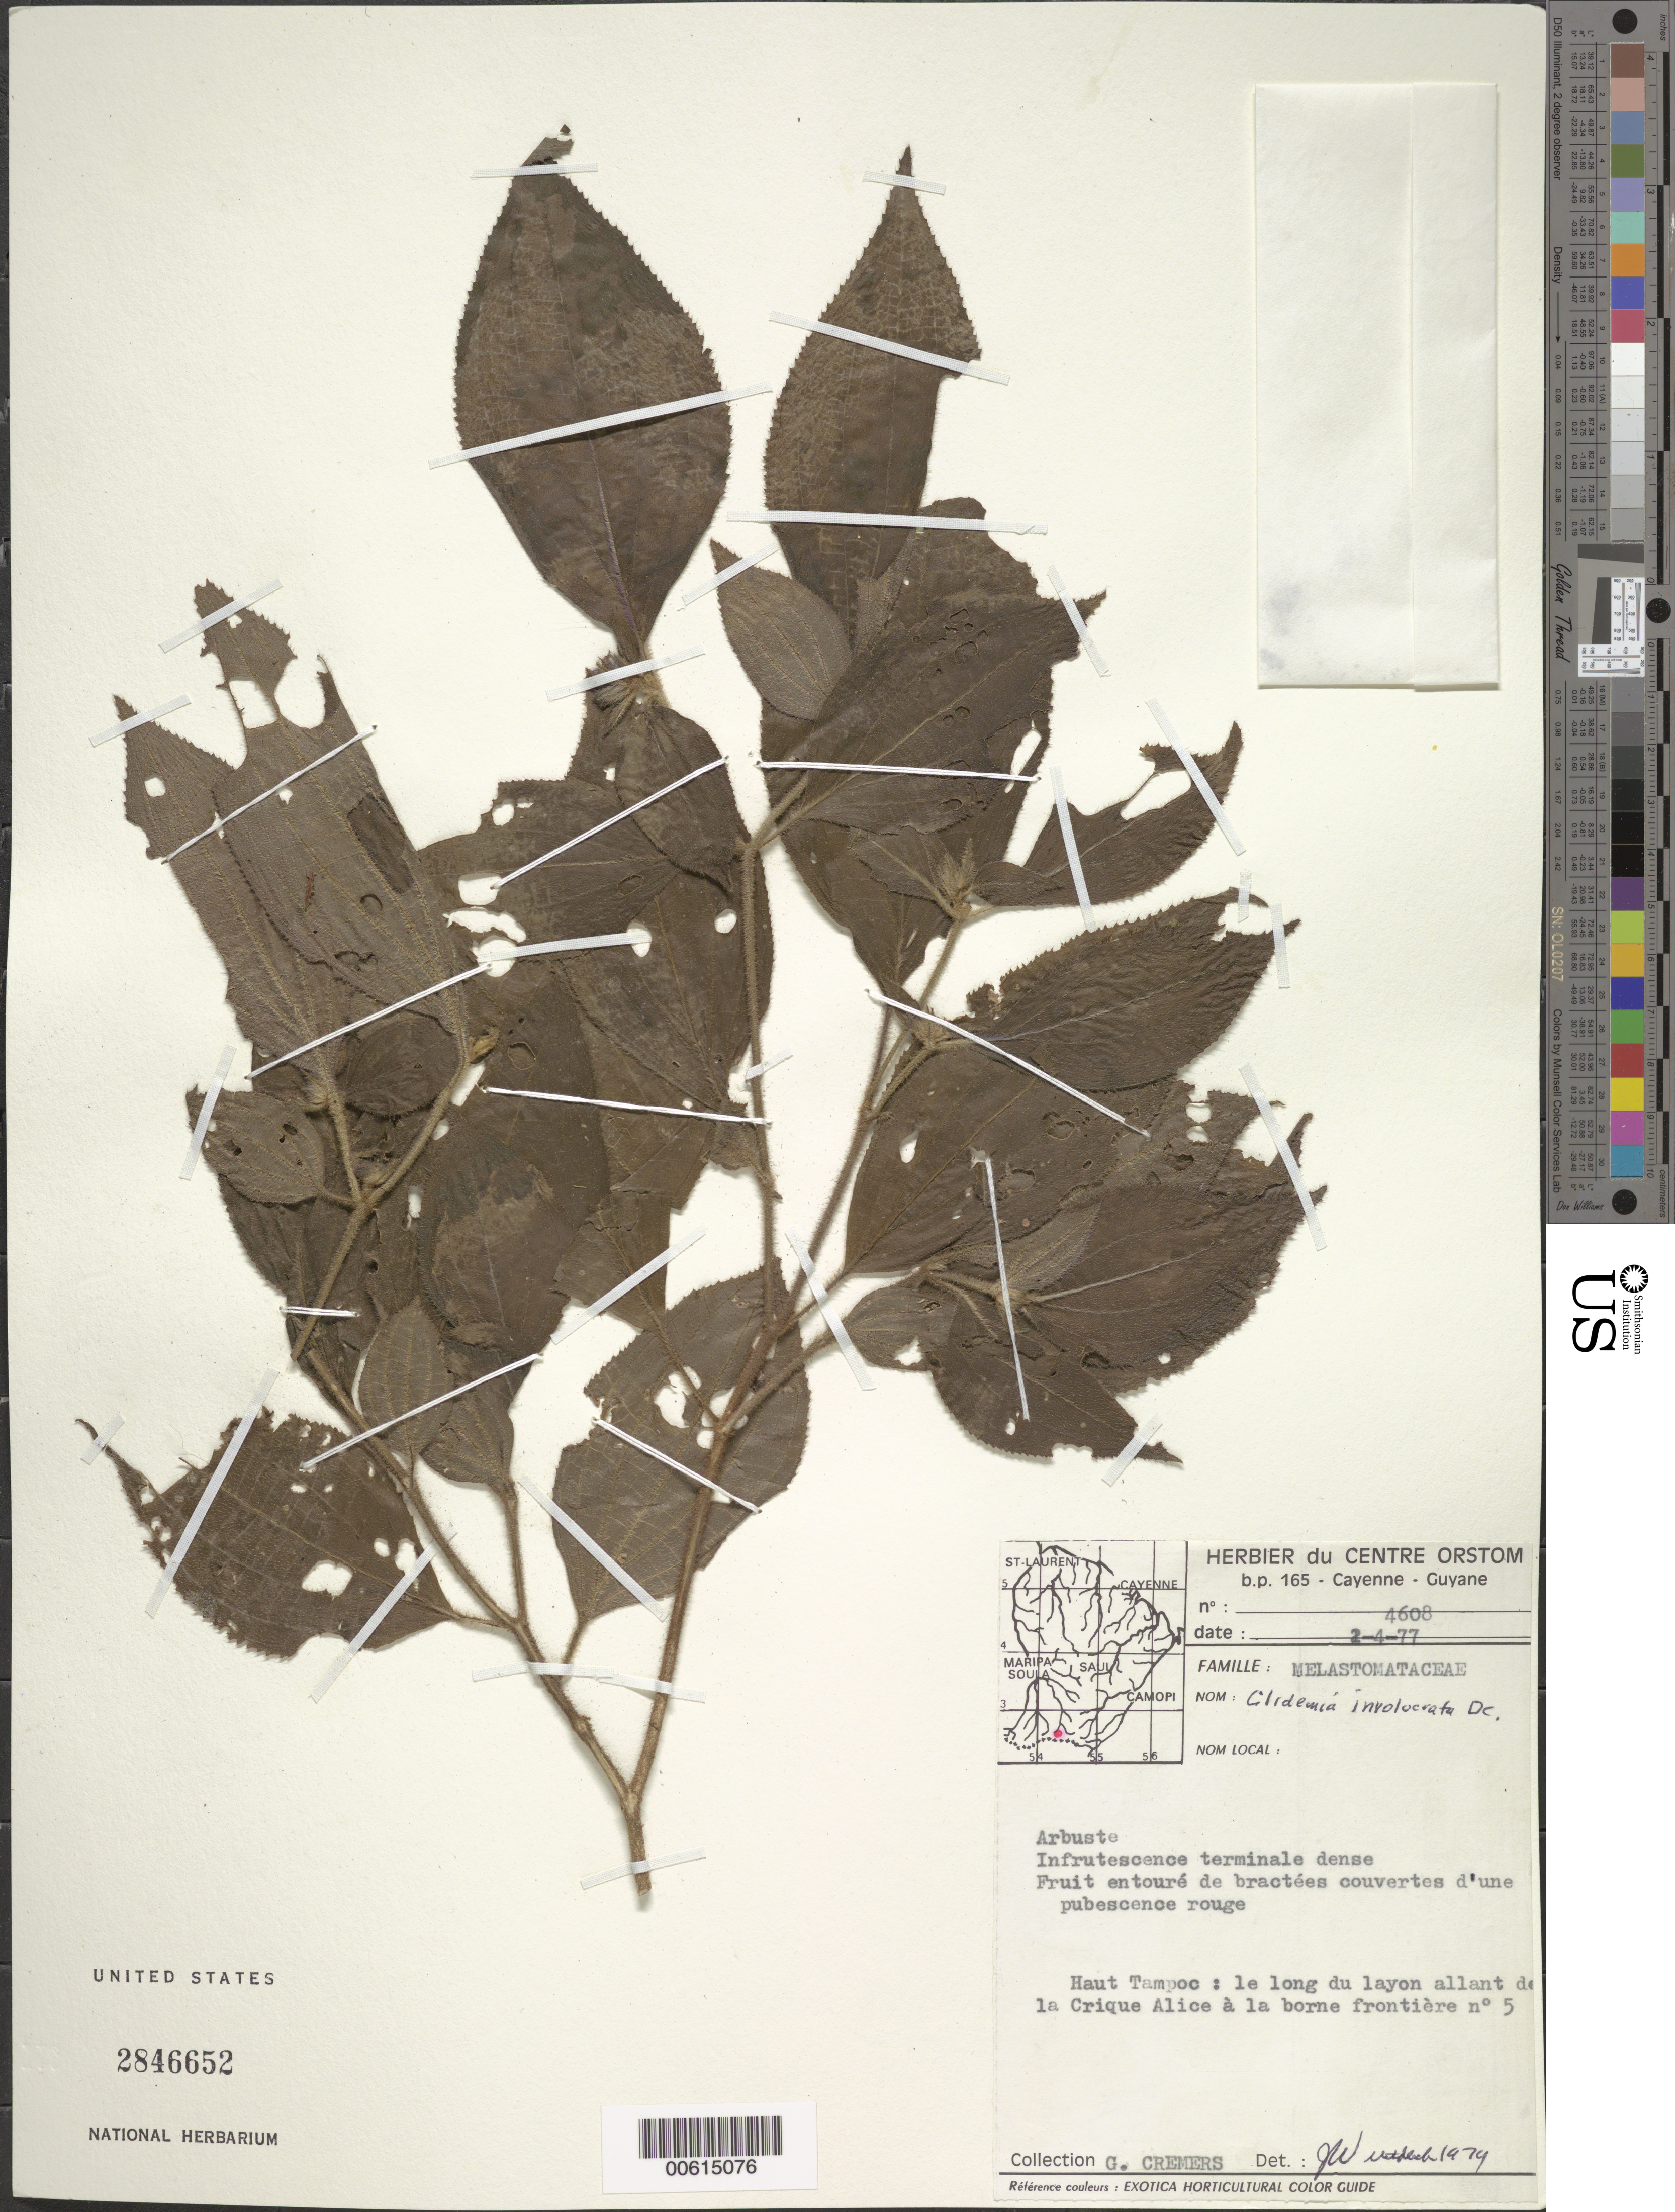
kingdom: Plantae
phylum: Tracheophyta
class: Magnoliopsida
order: Myrtales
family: Melastomataceae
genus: Clidemia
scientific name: Clidemia involucrata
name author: DC.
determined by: Wurdack, John J., (US), US (UNITED STATES)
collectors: G. Cremers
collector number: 4608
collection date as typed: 2-Apr-77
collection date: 1977-04-02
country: French Guiana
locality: Haut Tampoc, Crique Alice, le long du layon allant, a la borne frontiere nº5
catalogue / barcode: US 2846652